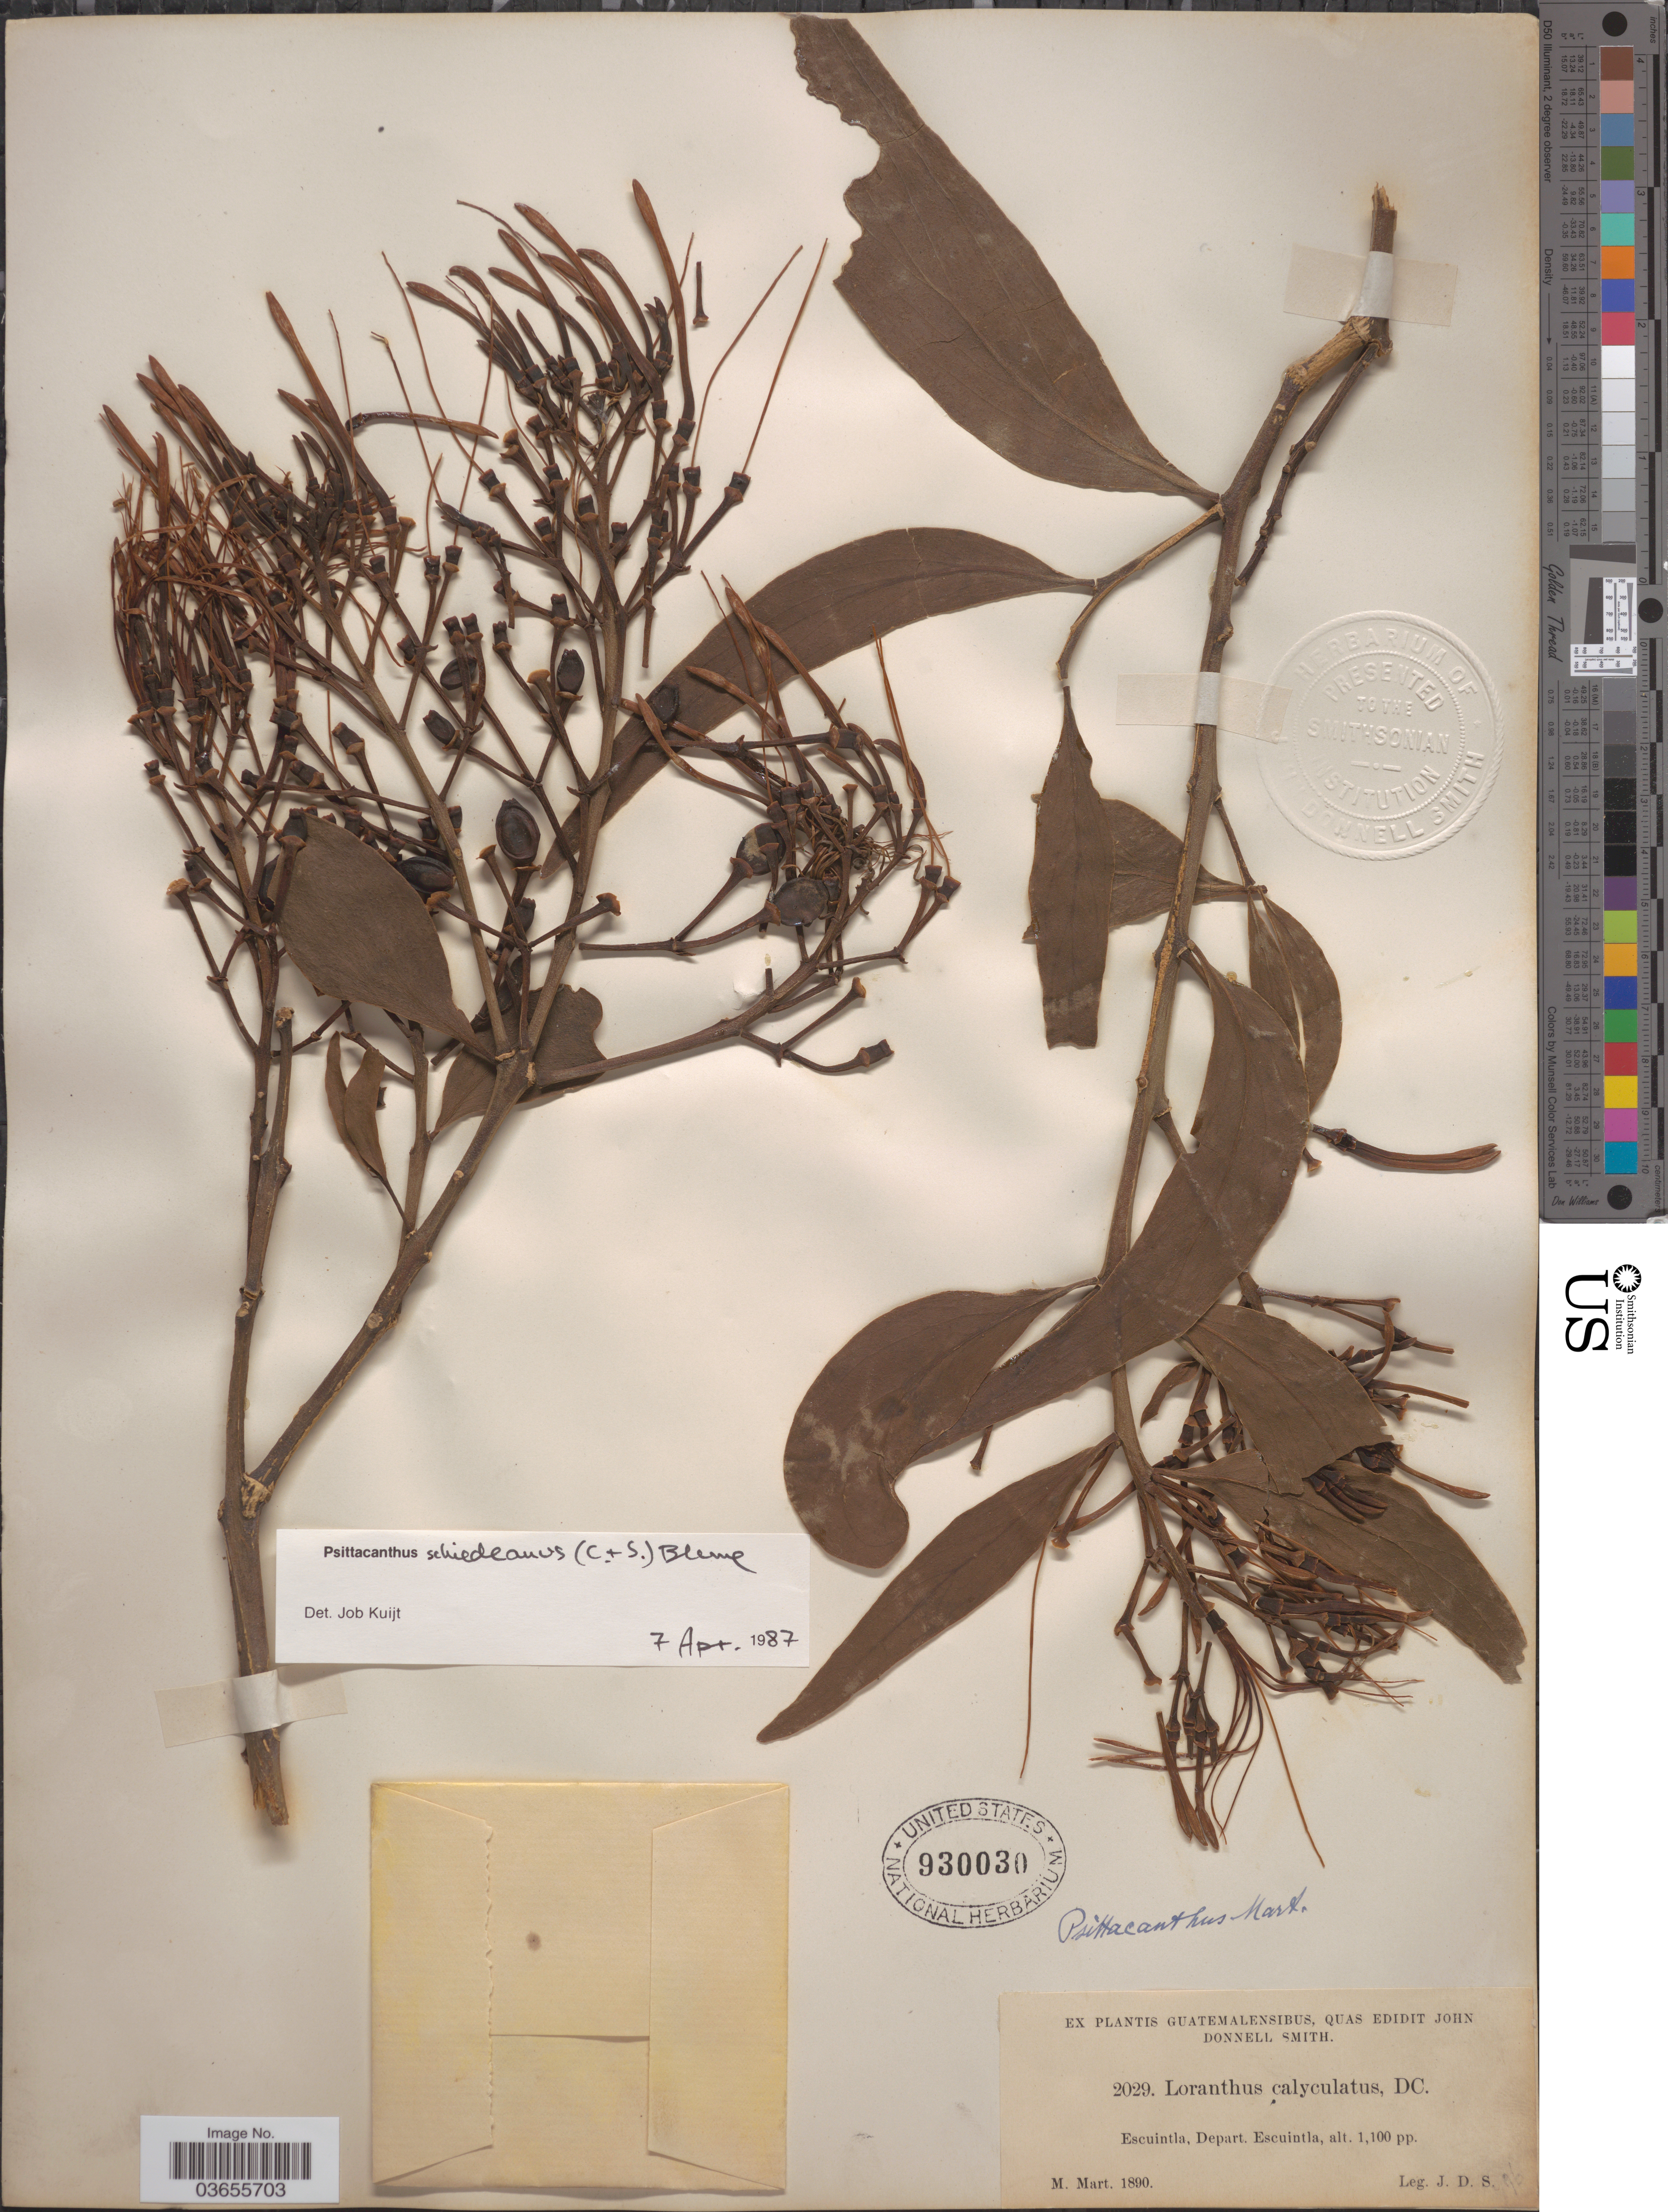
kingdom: Plantae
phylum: Tracheophyta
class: Magnoliopsida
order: Santalales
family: Loranthaceae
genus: Psittacanthus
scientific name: Psittacanthus schiedeanus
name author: (Schltdl. & Cham.) Blume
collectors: J. Donnell Smith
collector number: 2029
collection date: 1890-03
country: Guatemala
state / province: Escuintla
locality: Depart. Esquintla.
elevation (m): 335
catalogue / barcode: US 930030